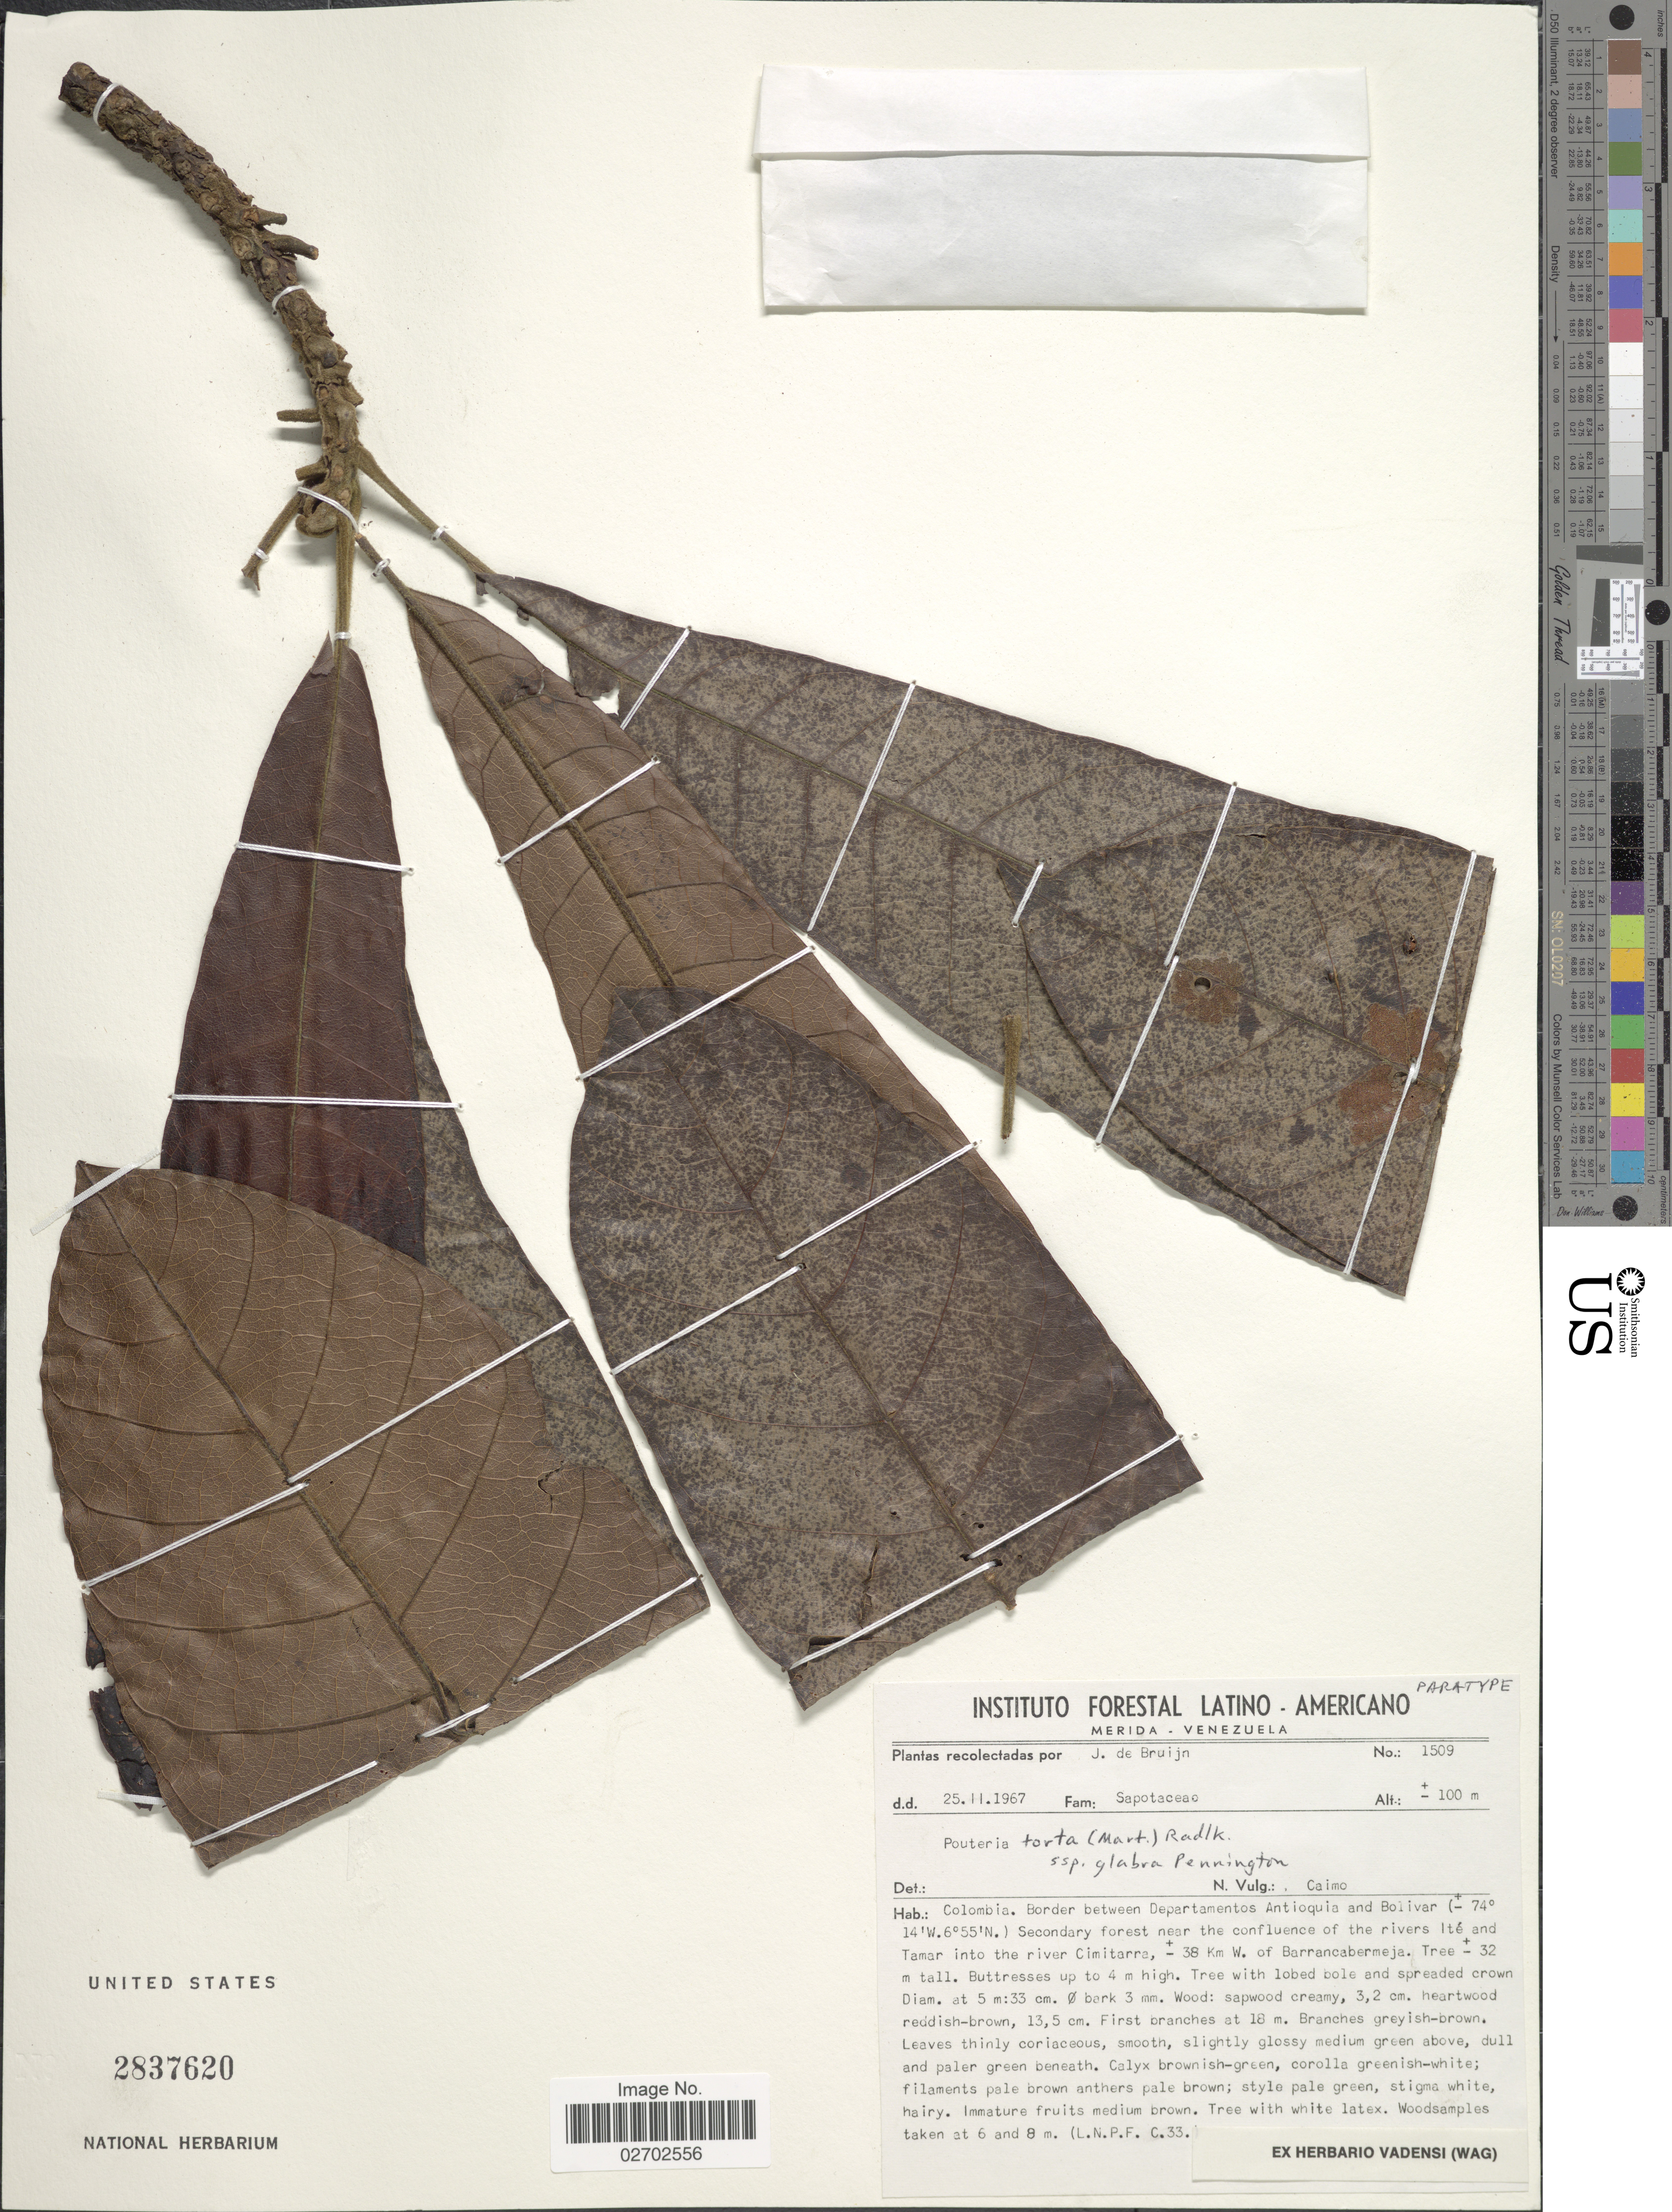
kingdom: Plantae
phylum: Tracheophyta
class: Magnoliopsida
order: Ericales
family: Sapotaceae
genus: Pouteria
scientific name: Pouteria torta subsp. glabra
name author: T.D. Penn.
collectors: J. Bruijn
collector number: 1509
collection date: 1967-11-25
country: Colombia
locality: Border between Departamentos Antioquia and Bolivar. Secondary forest near the confluence of the river Ité and Tamar into the river Cimitarra, ± 38 Km W. of Barrancabermeja.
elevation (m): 100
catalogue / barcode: US 2837620